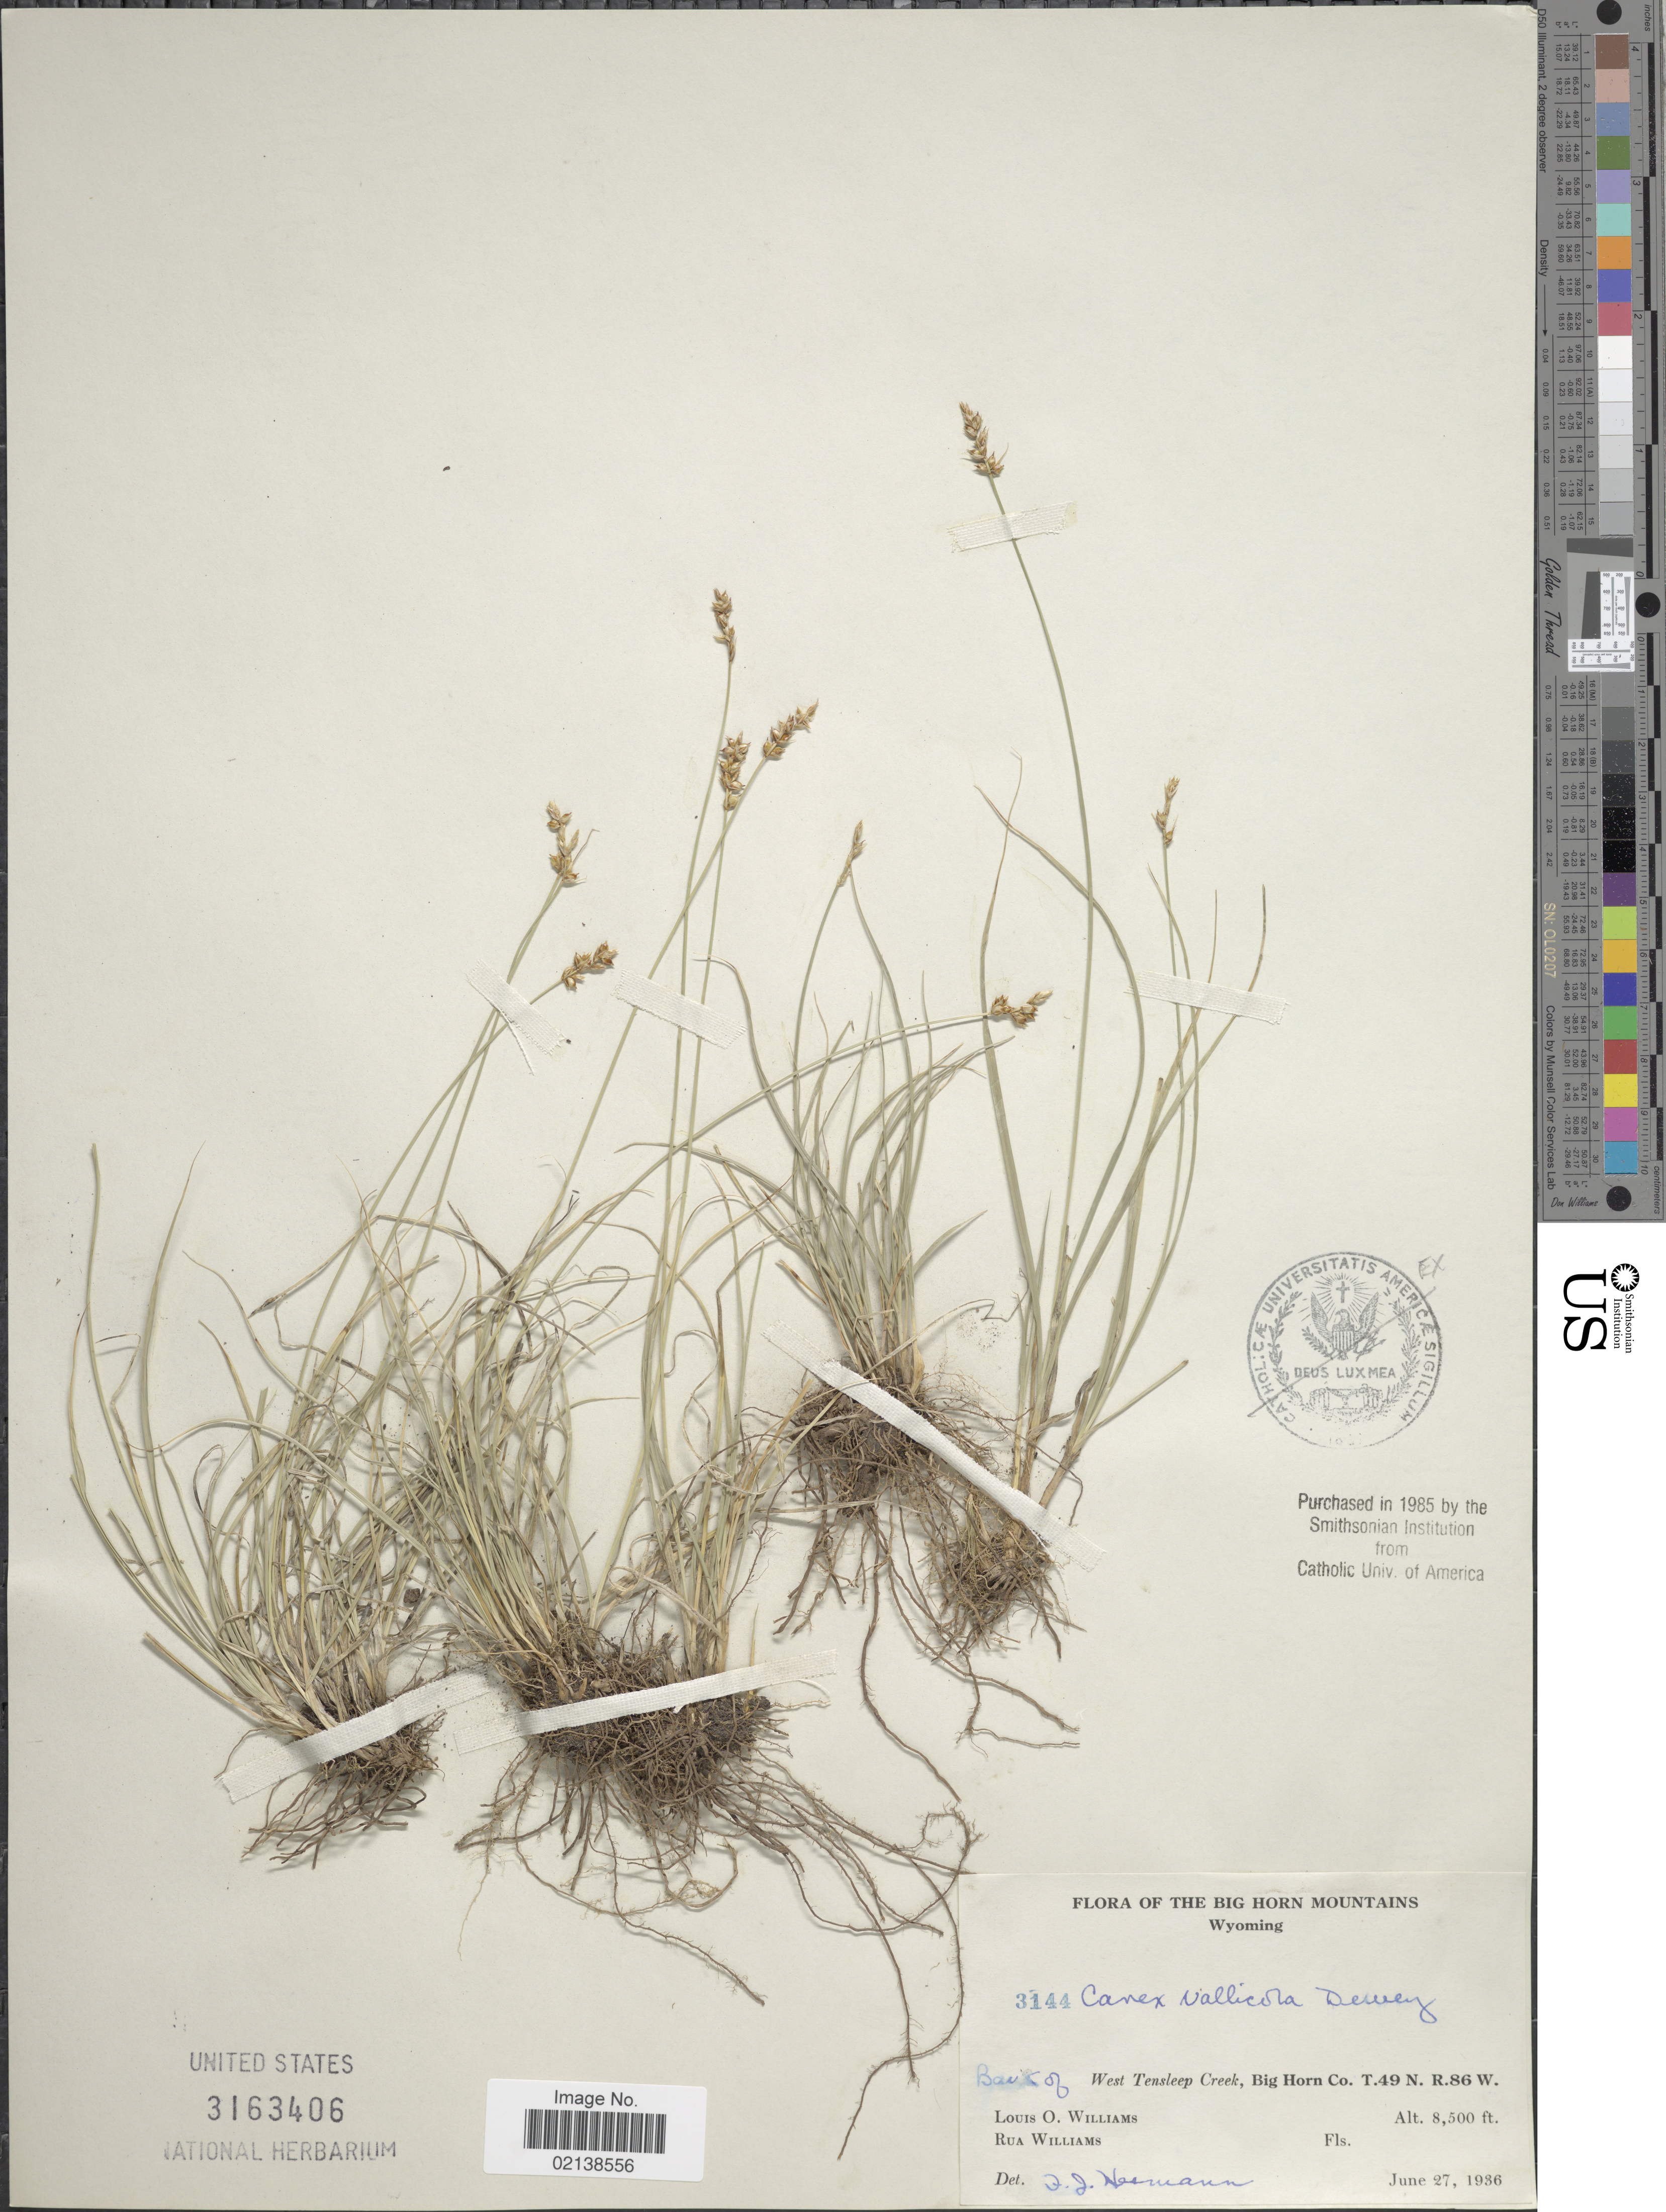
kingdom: Plantae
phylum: Tracheophyta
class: Liliopsida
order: Poales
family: Cyperaceae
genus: Carex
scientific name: Carex vallicola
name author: Dewey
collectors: L. O. Williams & R. P. Williams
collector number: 3144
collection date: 1936-06-27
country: United States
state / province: Wyoming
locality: The Big Horn Mountains, West Tensleep Creek, Big Horn Co., T.49 N., T.49N, R.86W.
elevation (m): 2591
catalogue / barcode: US 3163406